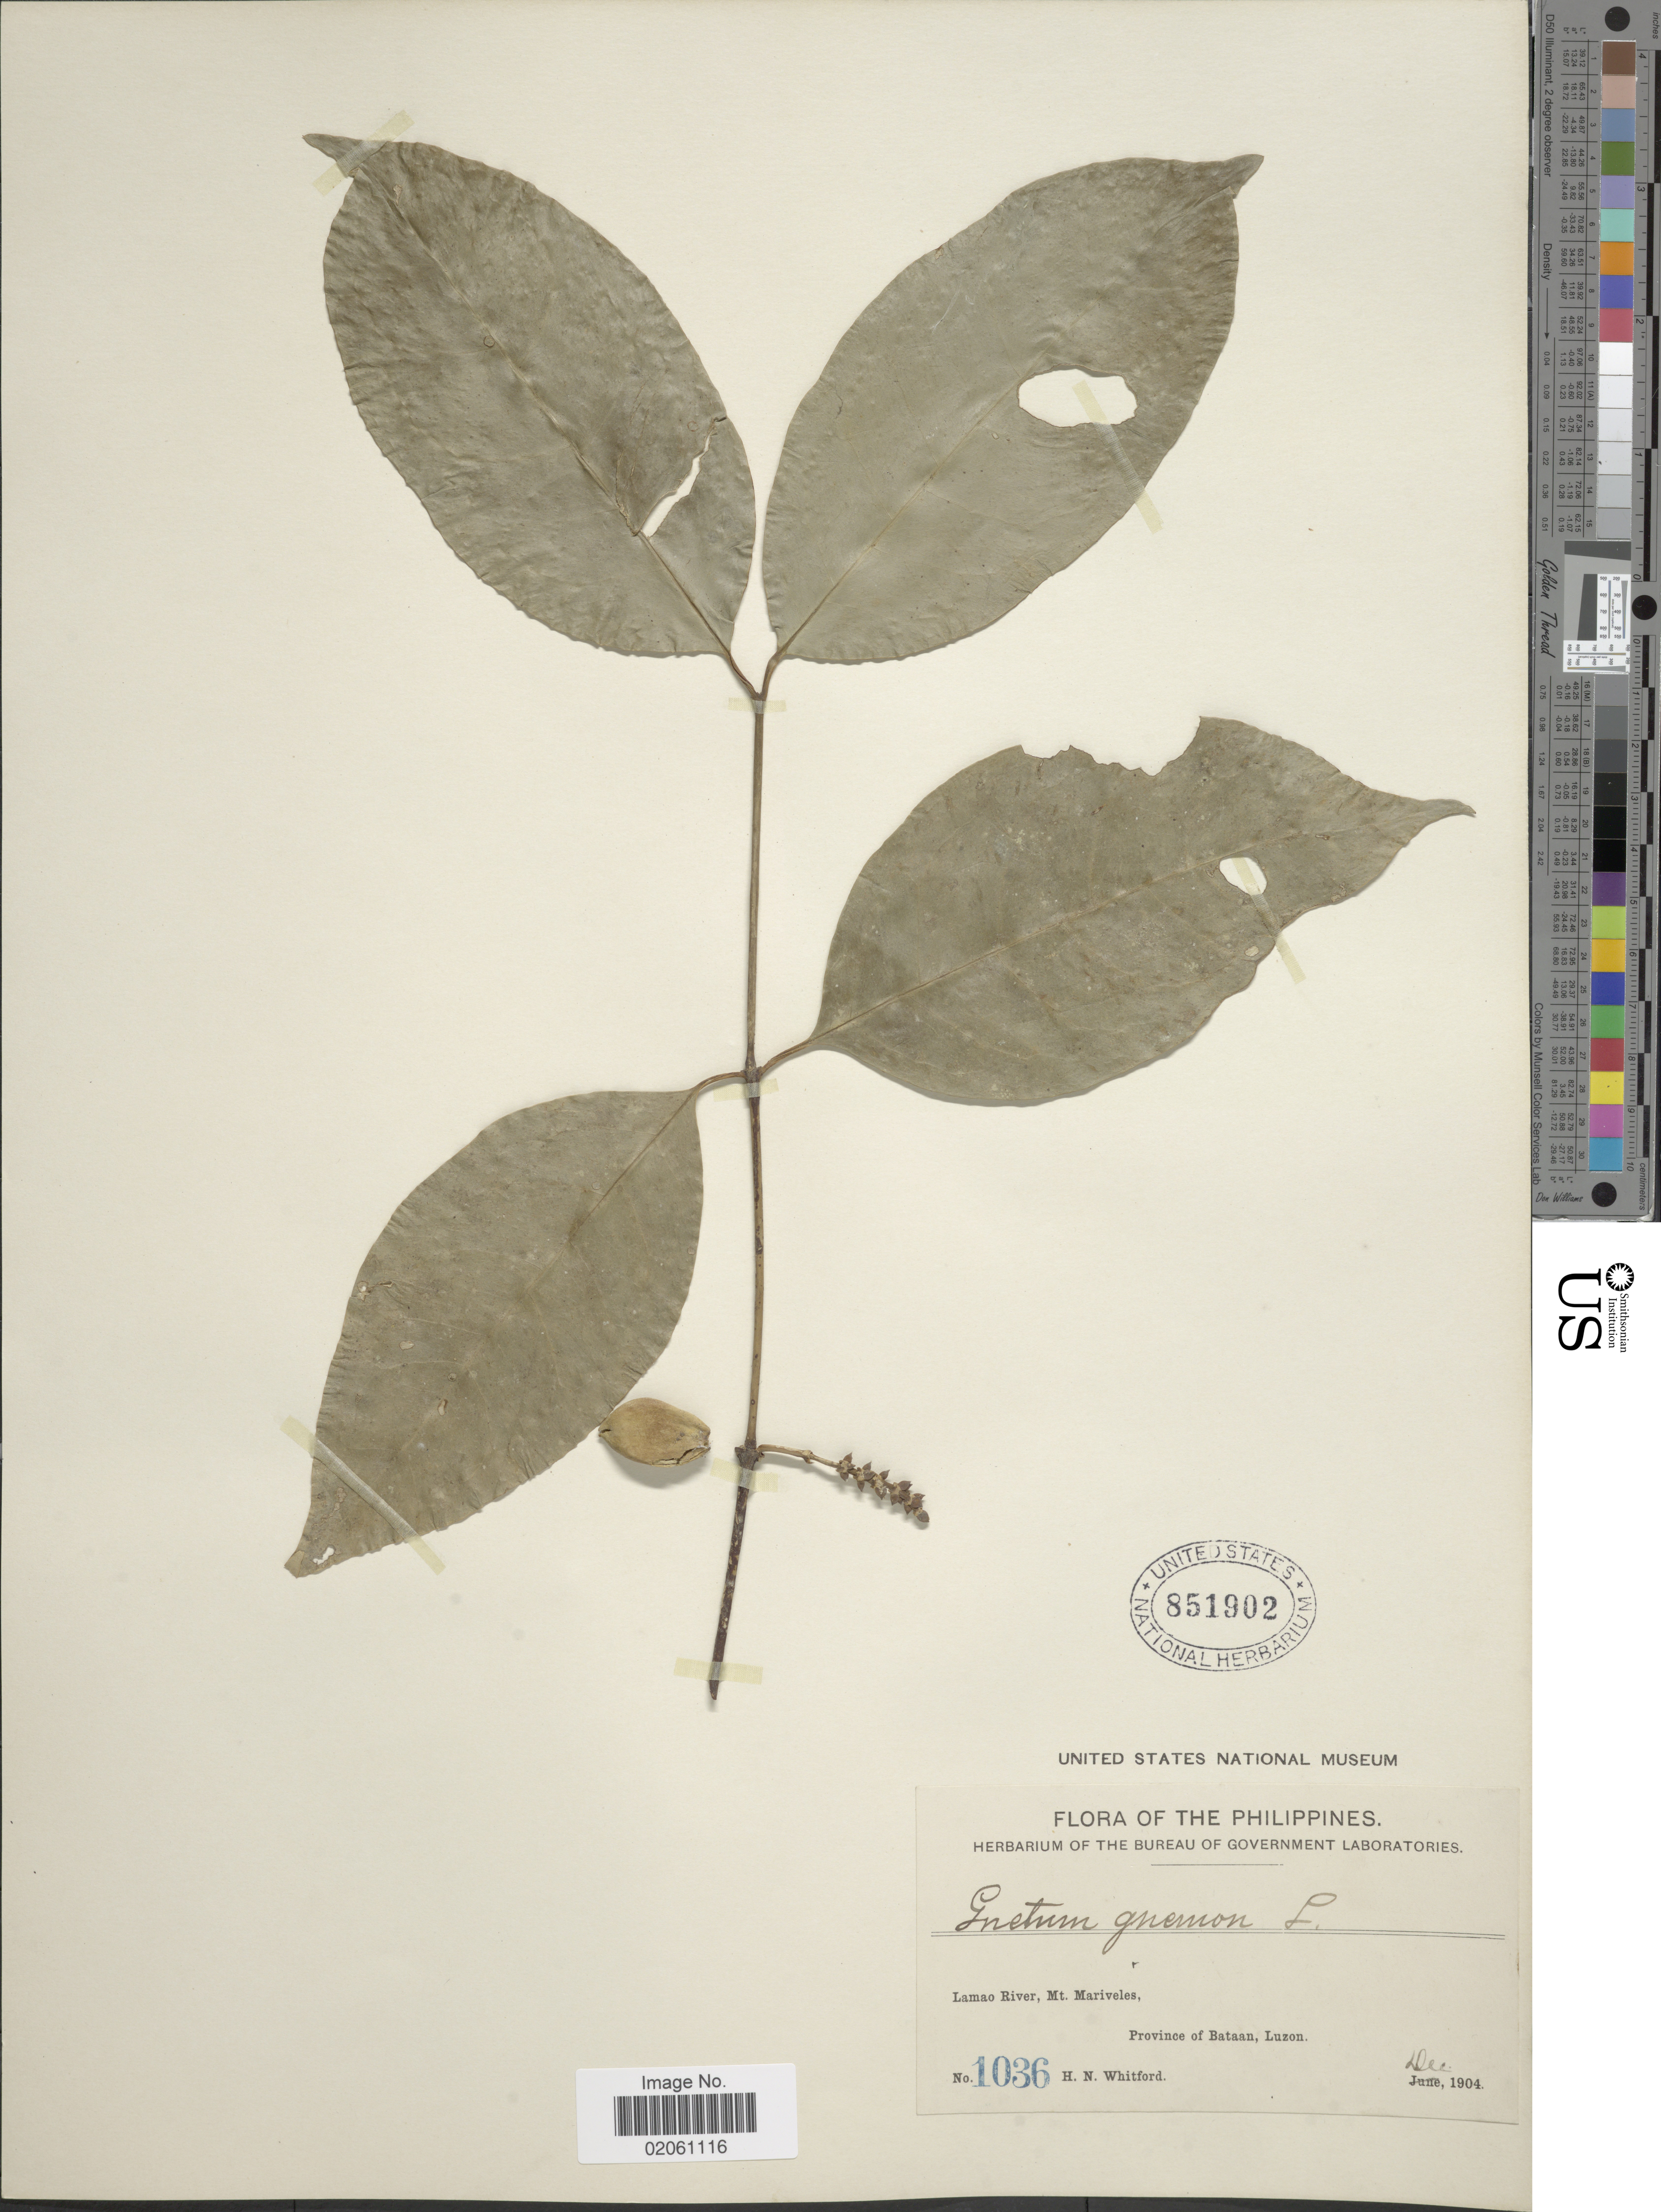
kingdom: Plantae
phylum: Tracheophyta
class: Gnetopsida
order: Gnetales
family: Gnetaceae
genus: Gnetum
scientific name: Gnetum gnemon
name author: L.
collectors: H. N. Whitford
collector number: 1036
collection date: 1904-12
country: Philippines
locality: Lamao River, Mt. Mariveles, Province of Bataan, Luzon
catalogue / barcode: US 851902